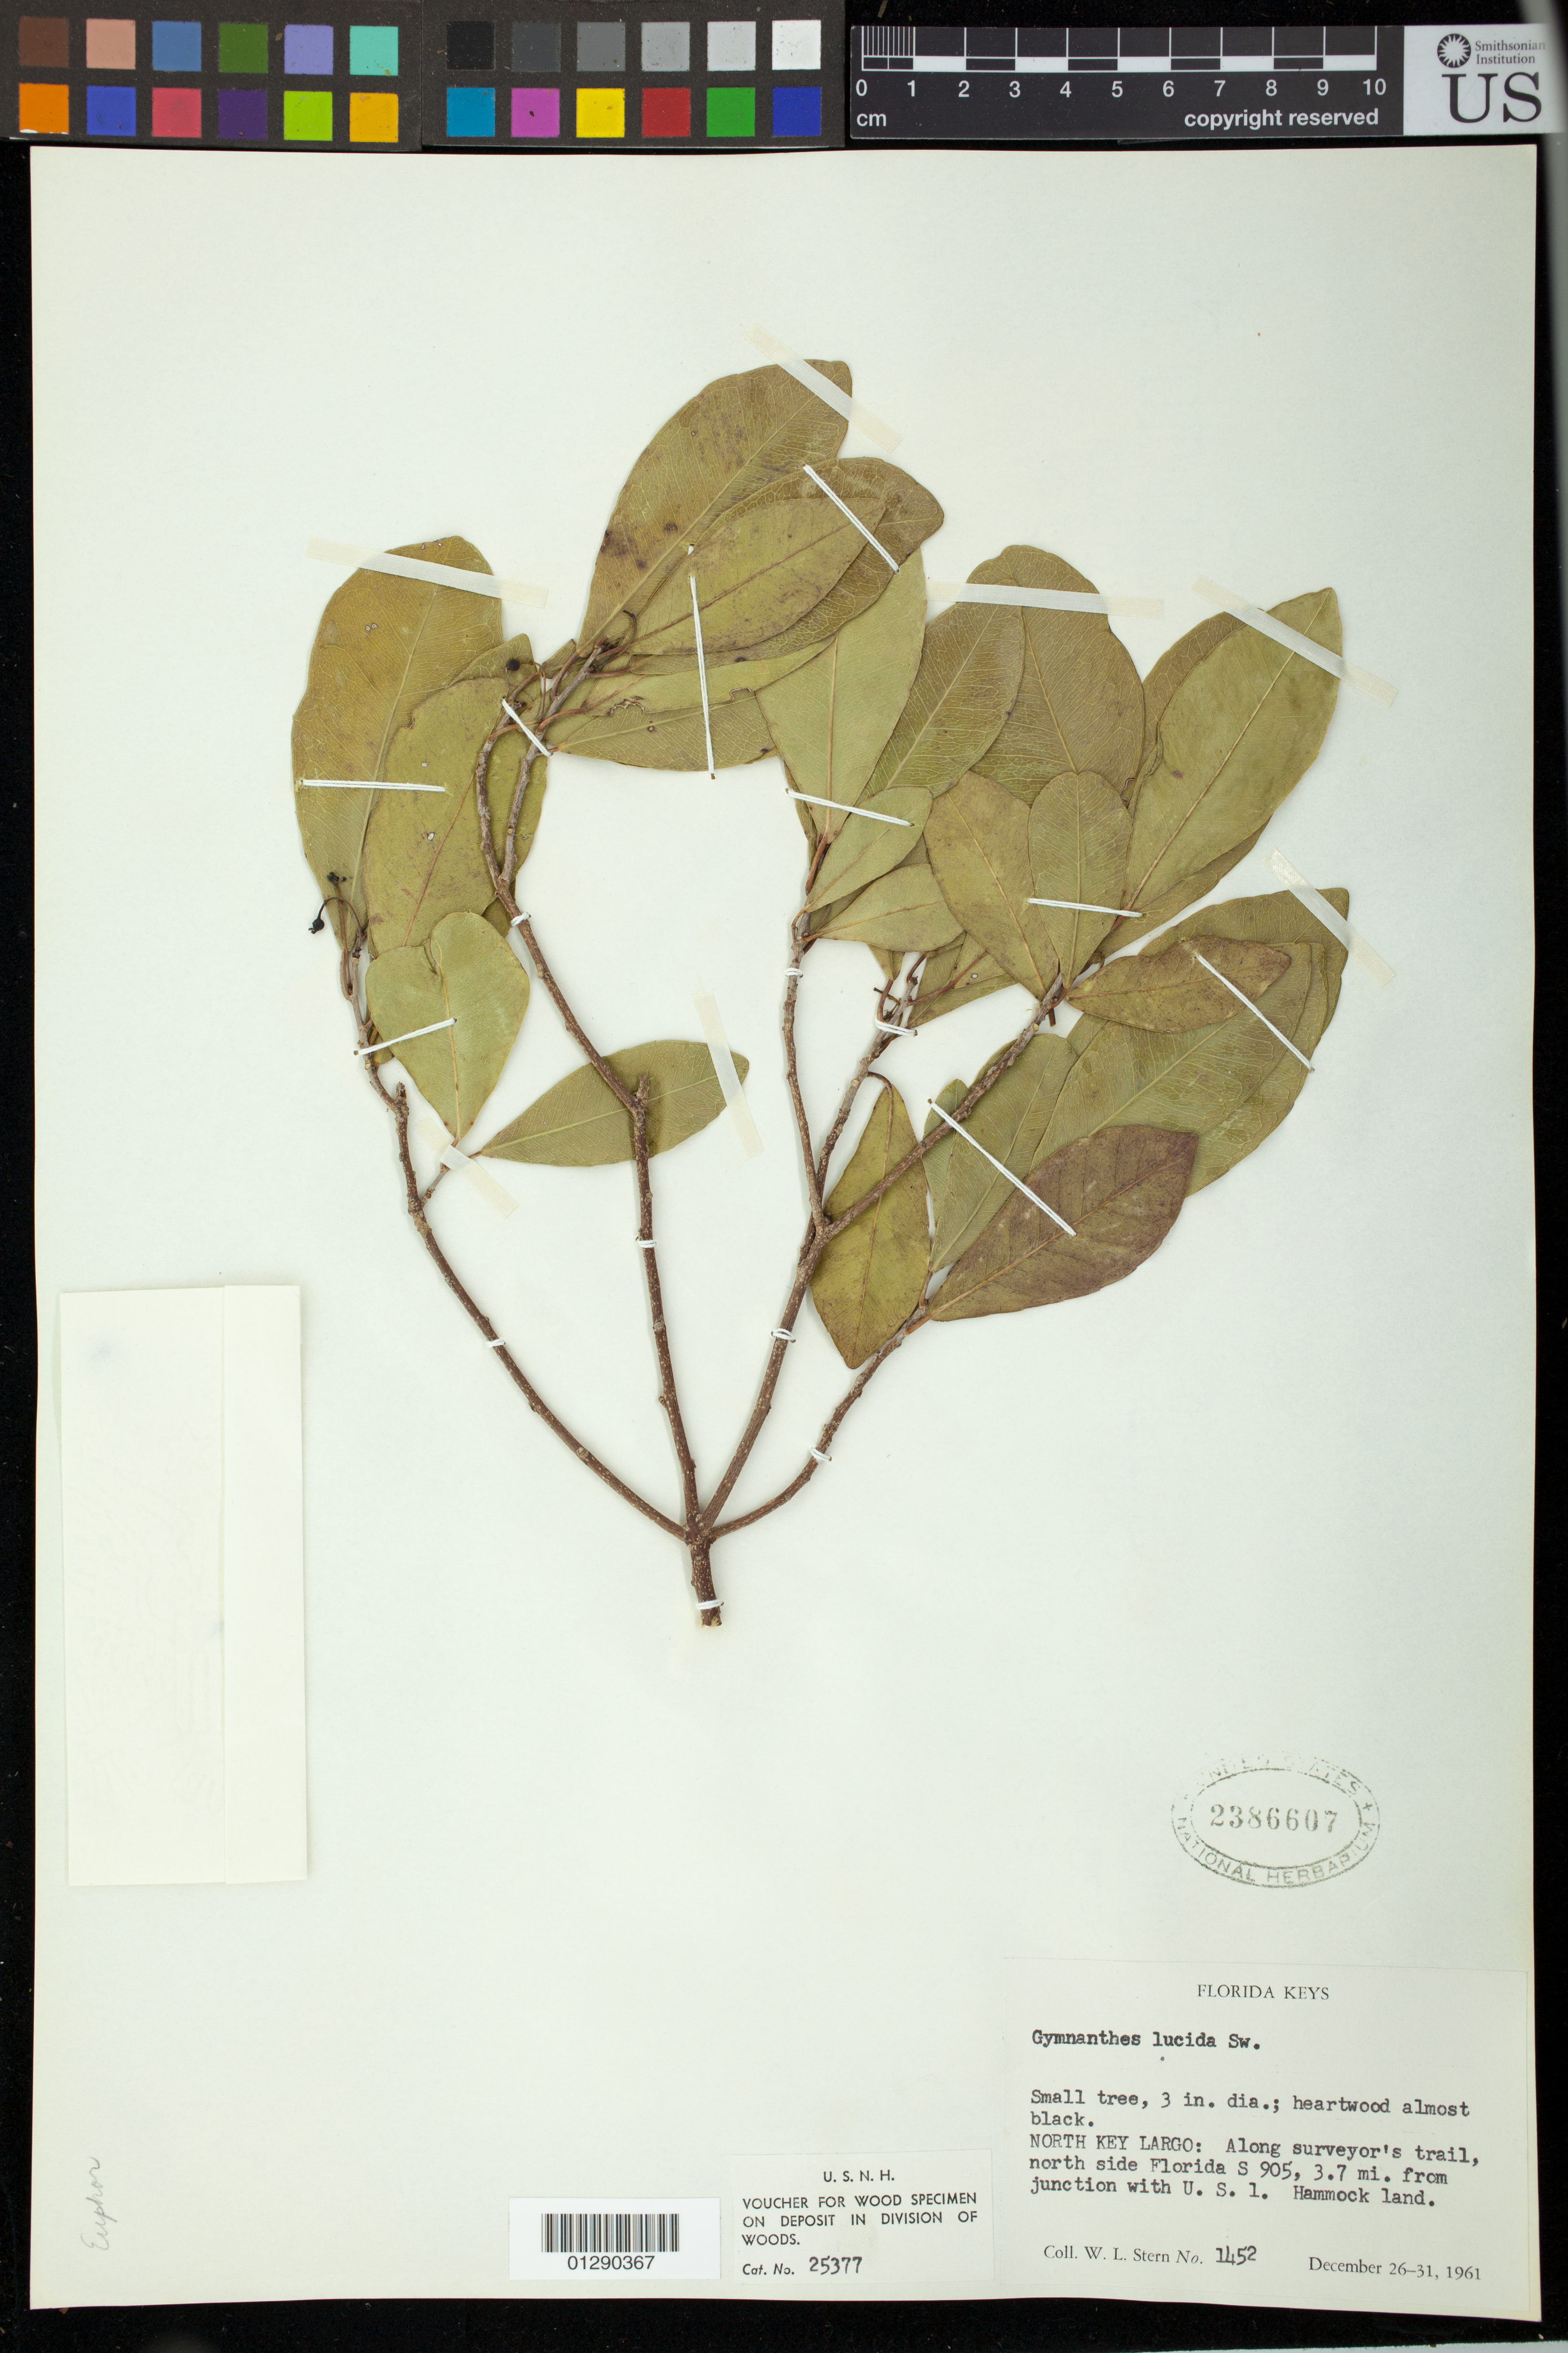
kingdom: Plantae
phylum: Tracheophyta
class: Magnoliopsida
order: Malpighiales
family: Euphorbiaceae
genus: Gymnanthes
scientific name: Gymnanthes lucida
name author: Sw.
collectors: W. L. Stern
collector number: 1452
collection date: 1961-12-26/1961-12-31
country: United States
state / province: Florida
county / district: Monroe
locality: North Key Largo. Along surveyor's trail, north Florida S 905, 3.7 mi. from junction with U. S. 1. Hammock land.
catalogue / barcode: US 2386607